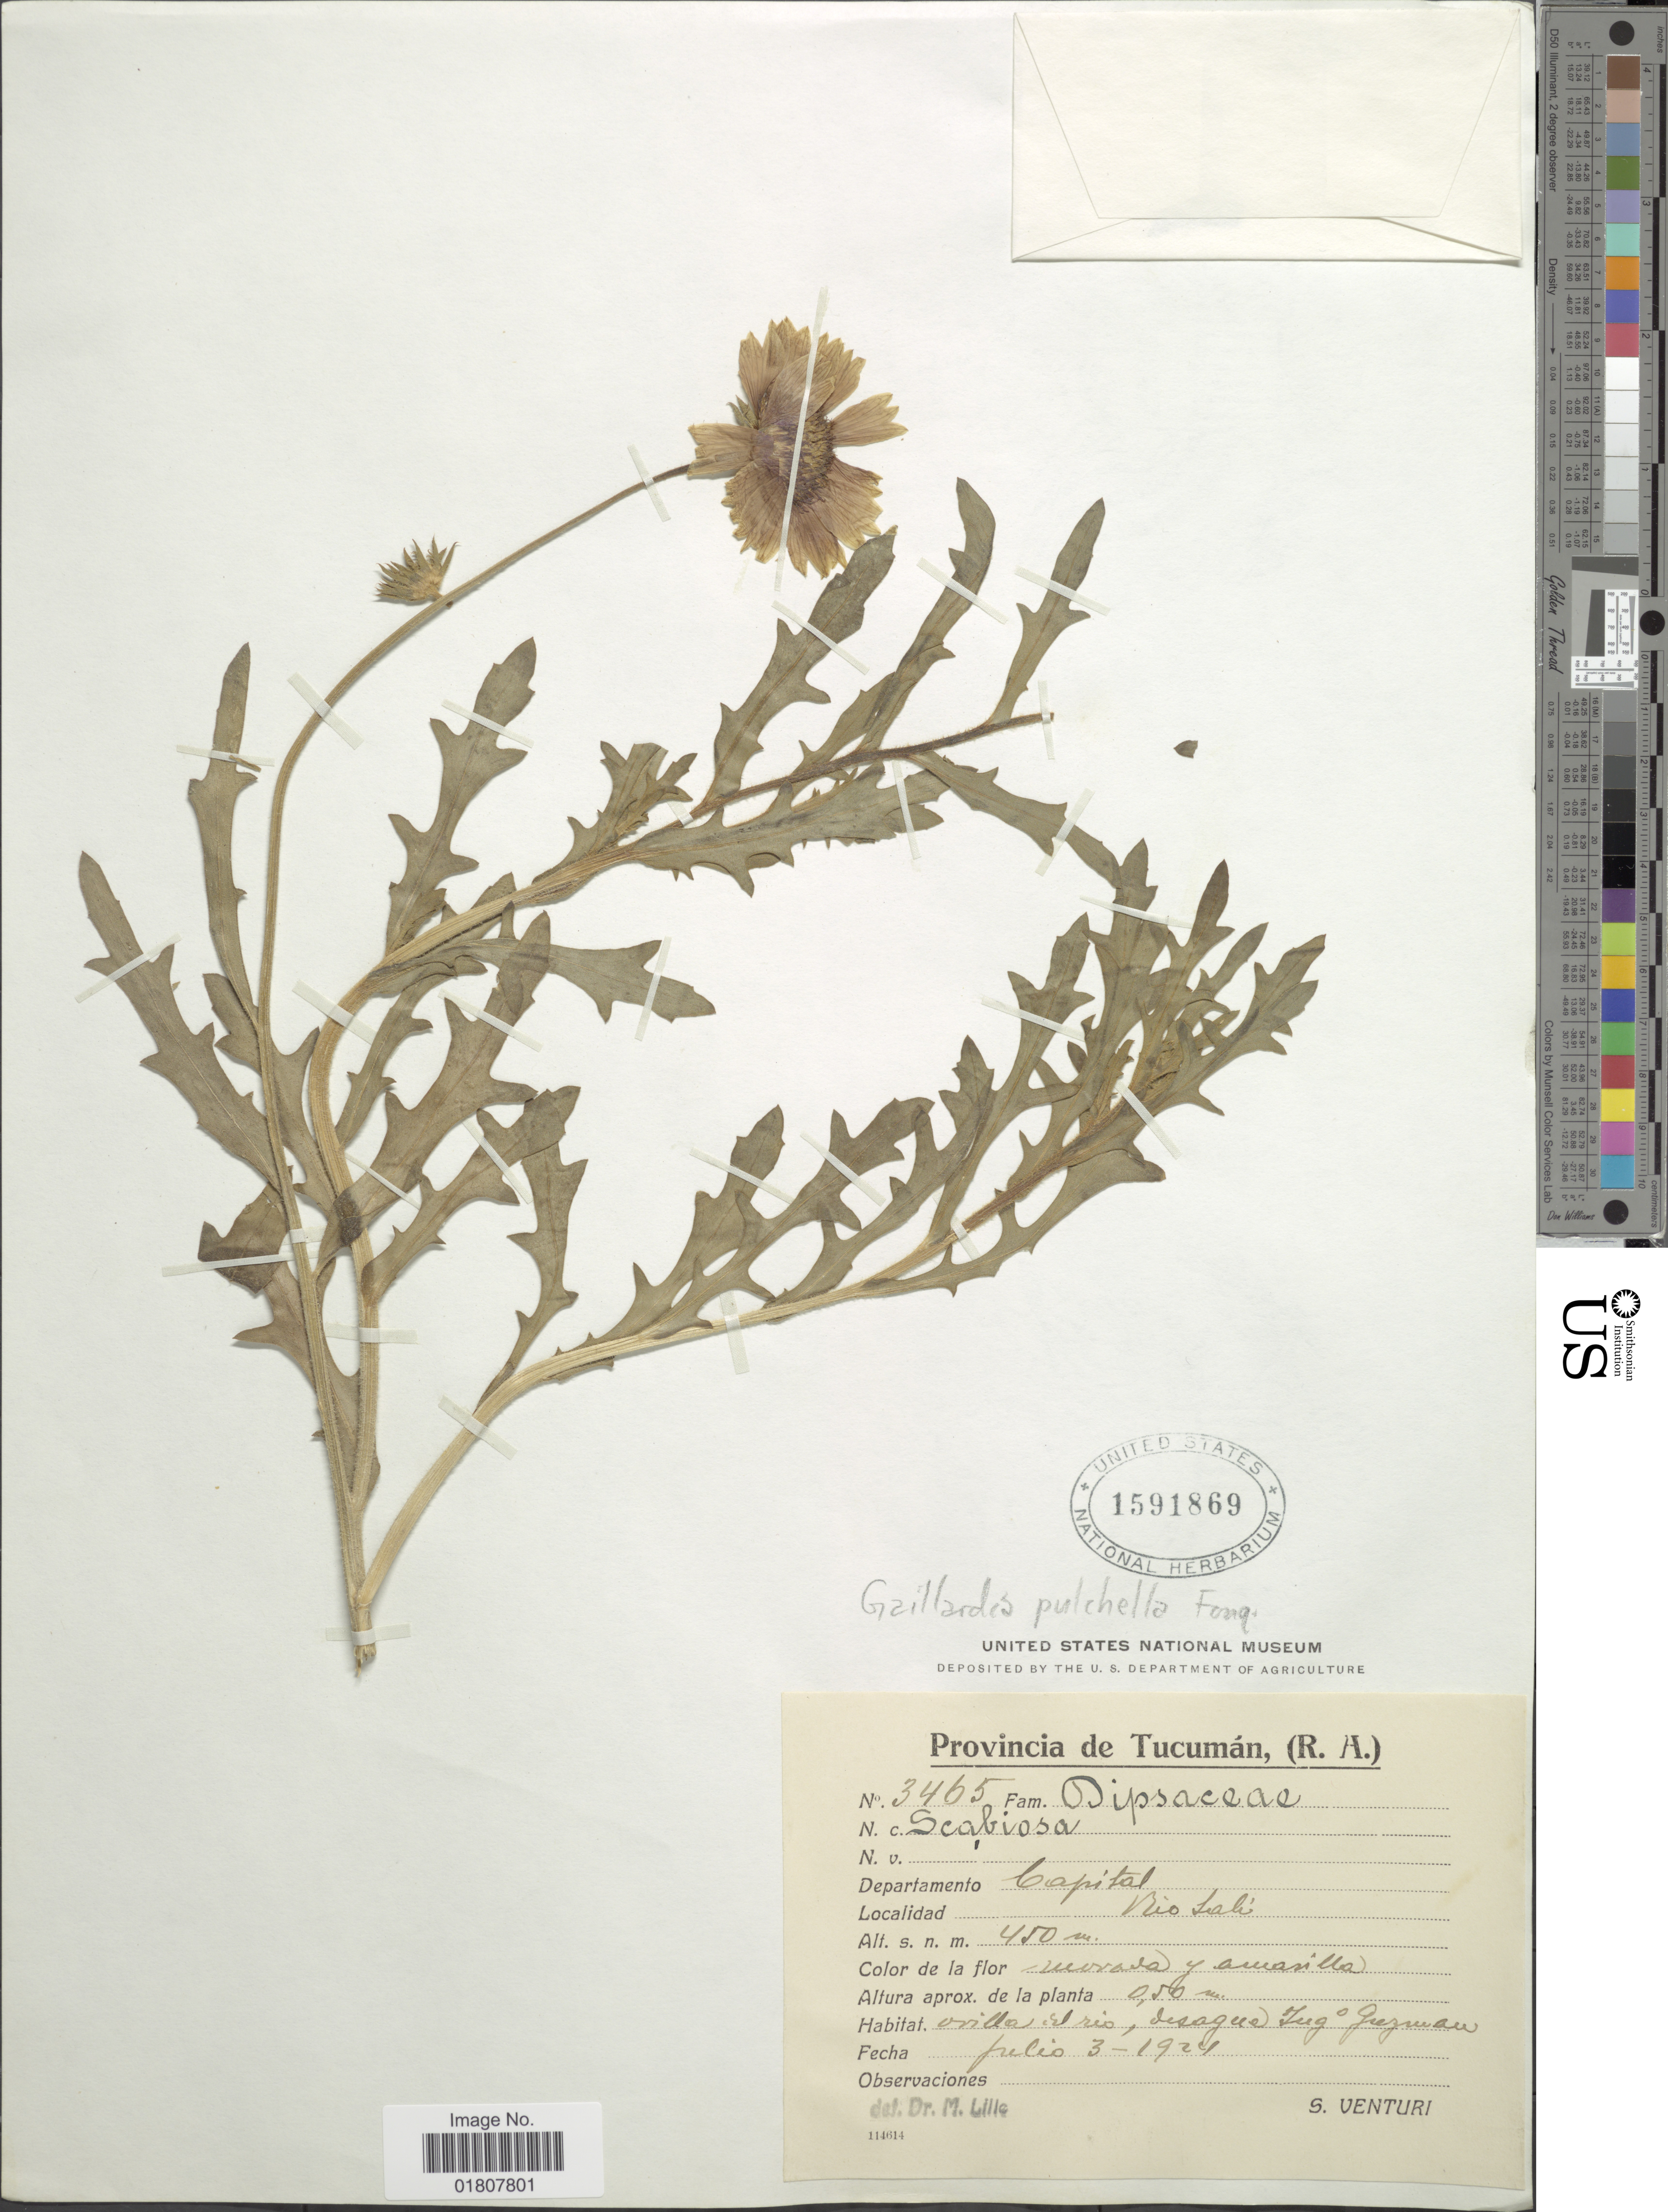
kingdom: Plantae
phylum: Tracheophyta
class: Magnoliopsida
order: Asterales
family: Asteraceae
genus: Gaillardia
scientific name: Gaillardia pulchella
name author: Foug.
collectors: S. Venturi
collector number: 3465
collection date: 1924-07-03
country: Argentina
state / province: Tucuman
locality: Departamento Capital, Rio Sali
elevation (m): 450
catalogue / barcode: US 1591869